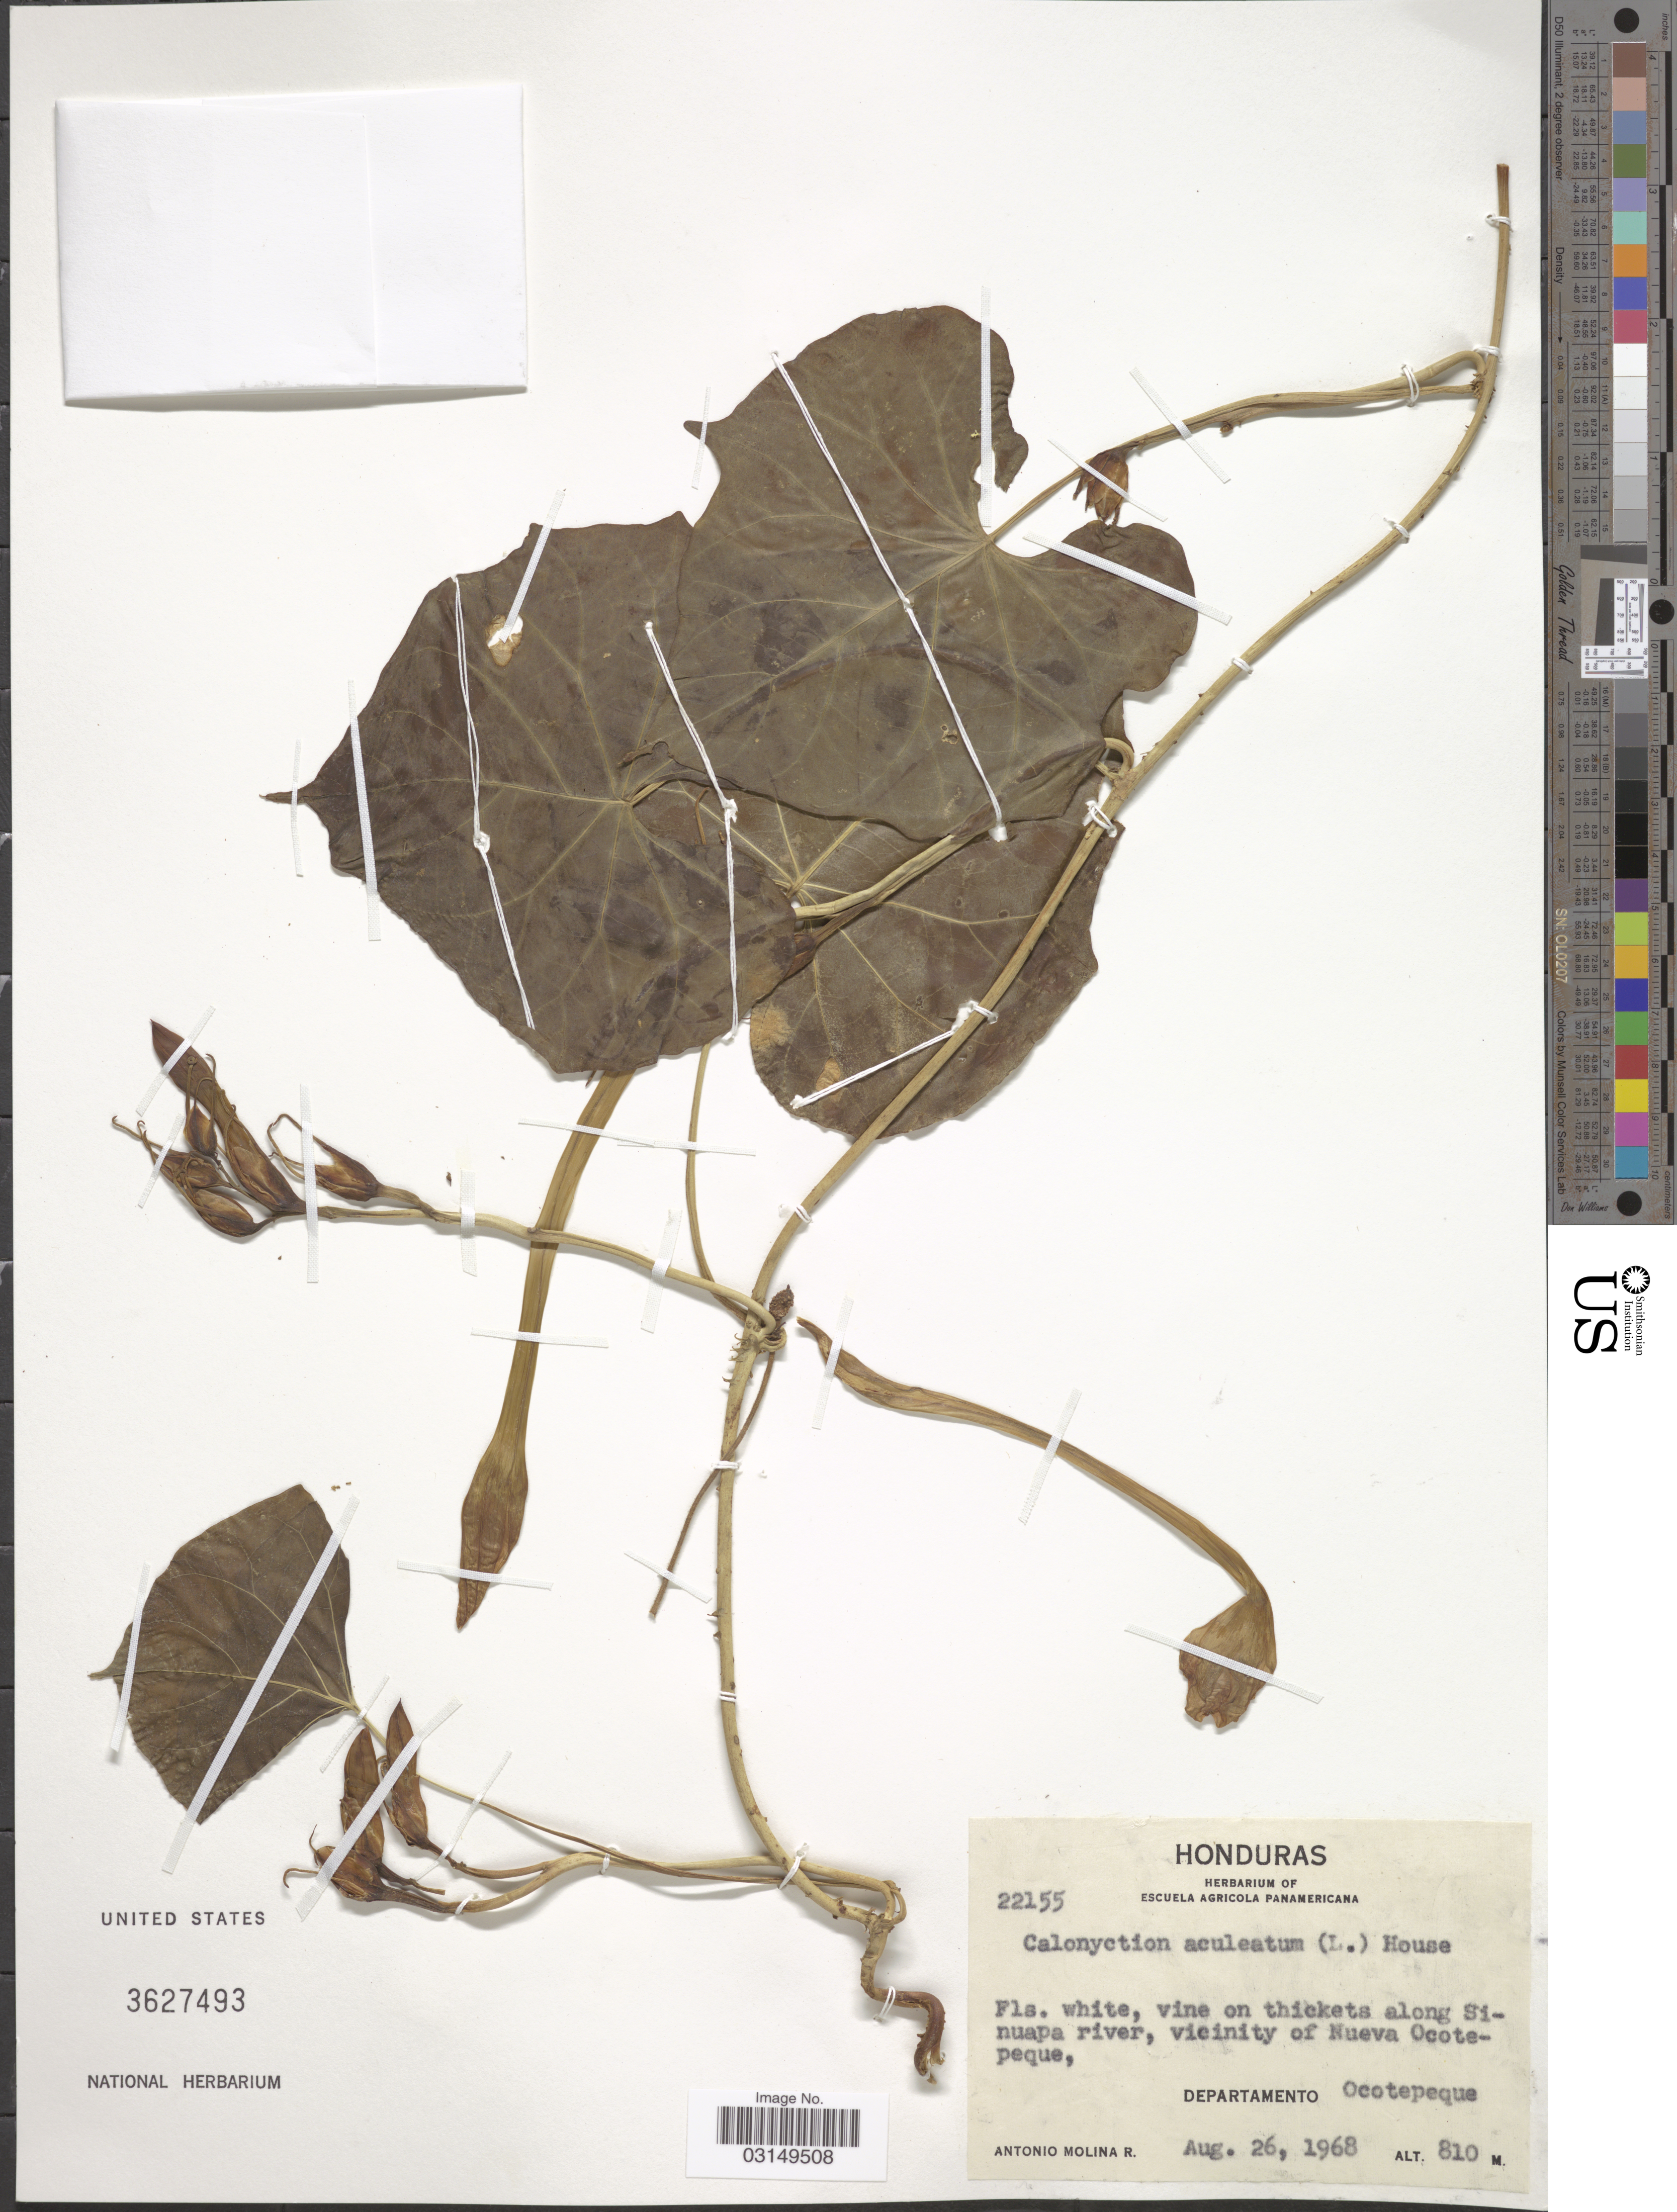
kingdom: Plantae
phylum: Tracheophyta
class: Magnoliopsida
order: Solanales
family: Convolvulaceae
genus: Ipomoea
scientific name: Ipomoea alba L.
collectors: A. Molina R.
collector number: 22155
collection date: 1968-08-26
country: Honduras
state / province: Ocotepeque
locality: Vine on thickets along Sinuapa river, vicinity of Nueva Ocotepeque, Departamento Ocotepeque.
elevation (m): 810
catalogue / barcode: US 3627493